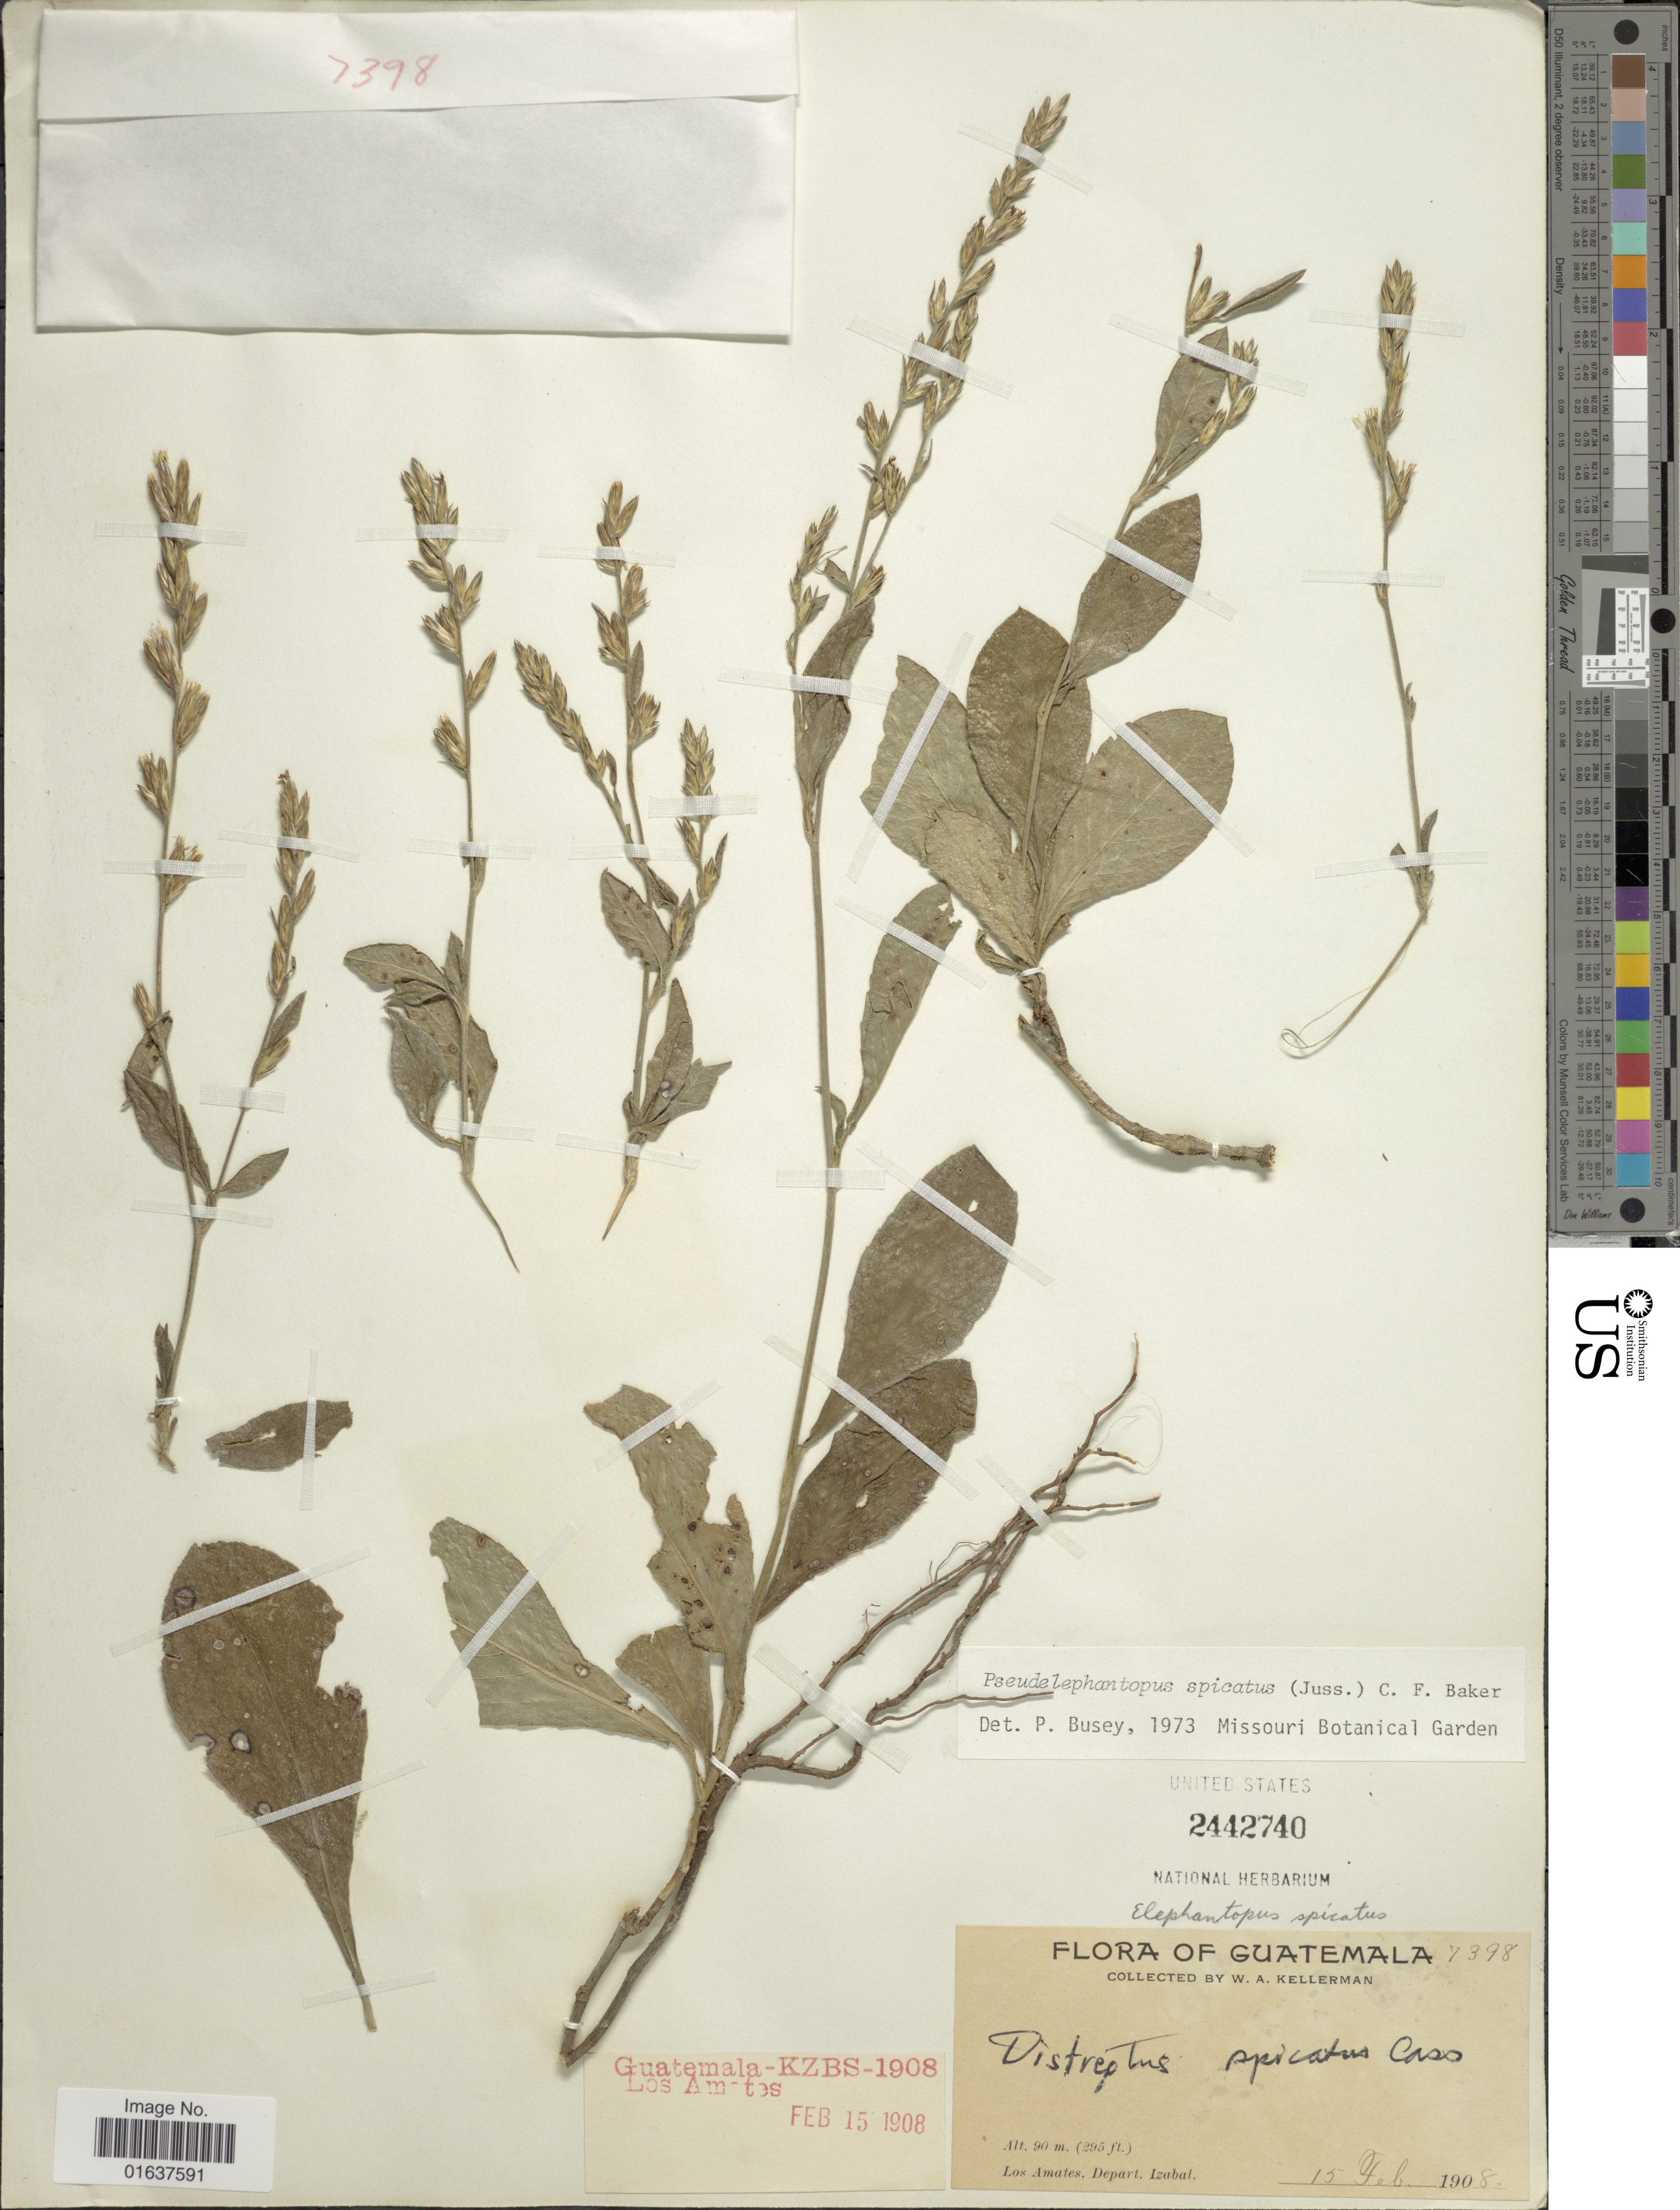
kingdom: Plantae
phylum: Tracheophyta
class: Magnoliopsida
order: Asterales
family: Asteraceae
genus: Pseudelephantopus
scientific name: Pseudelephantopus spicatus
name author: (Juss. ex Aubl.) C.F. Baker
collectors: W. Kellerman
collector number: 7398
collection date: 1908-02-15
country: Guatemala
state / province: Izabal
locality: Los Amtes, Depart. Izabal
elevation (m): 90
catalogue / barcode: US 2442740